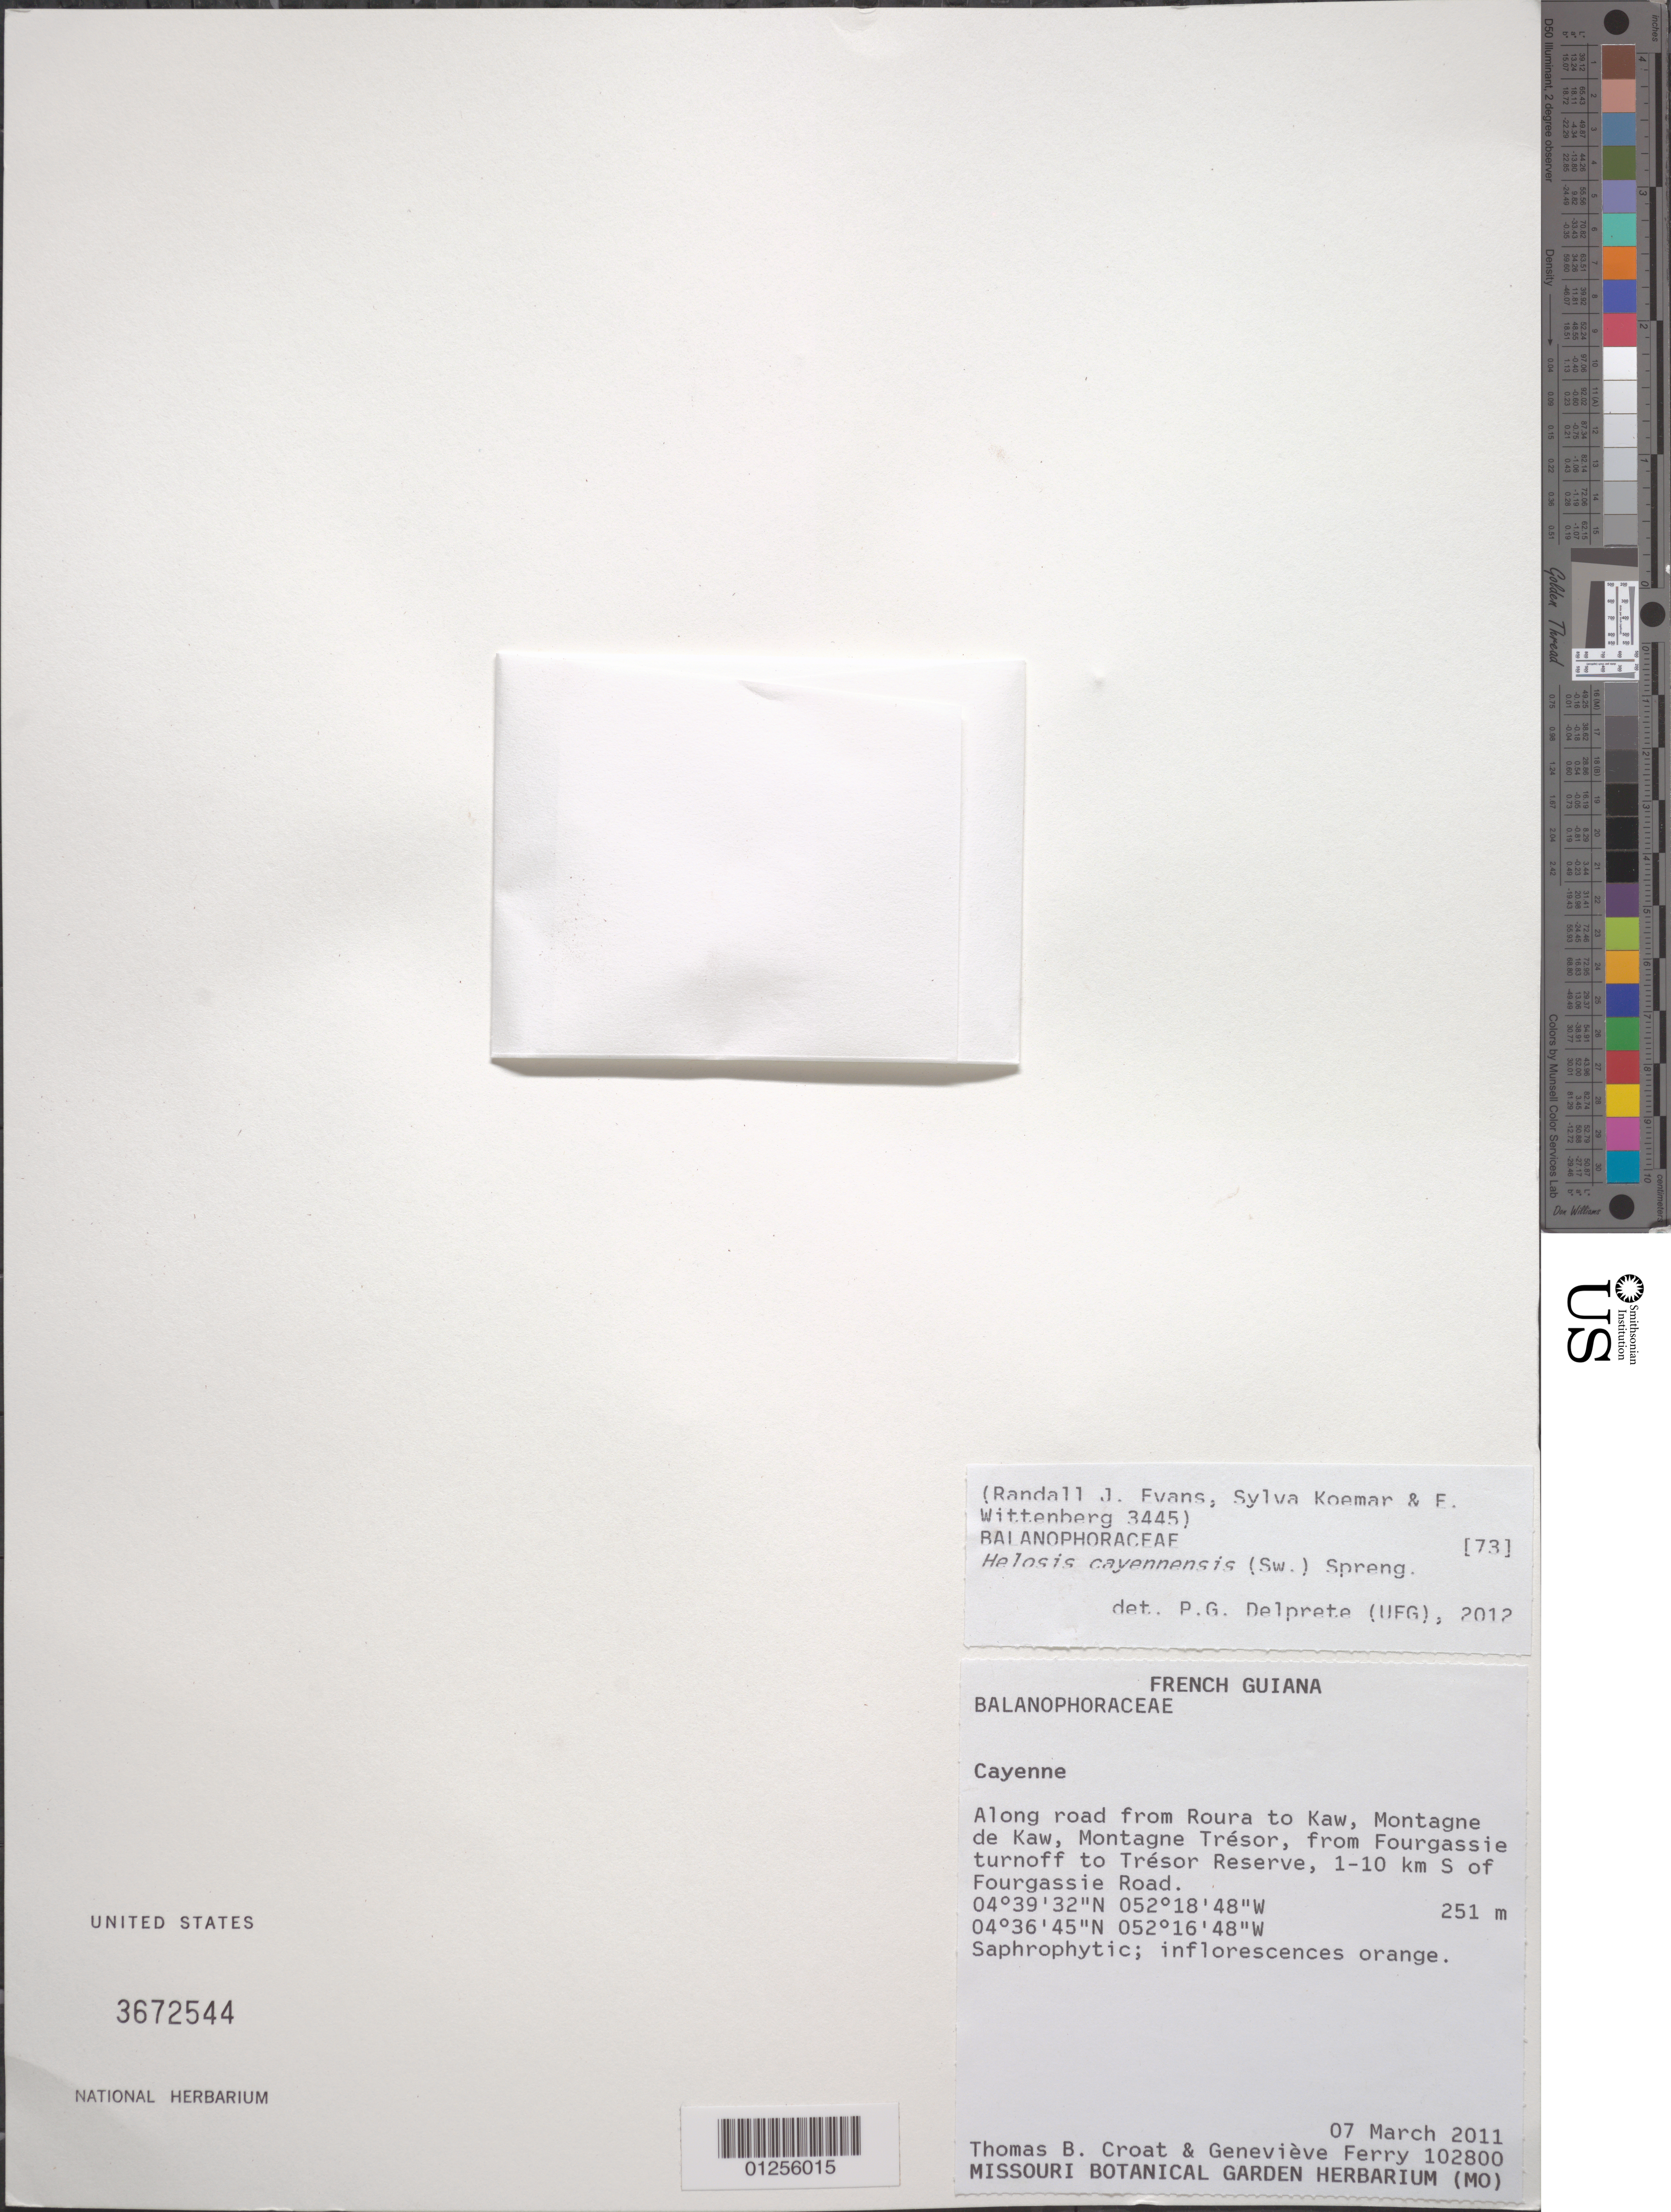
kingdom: Plantae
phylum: Tracheophyta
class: Magnoliopsida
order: Santalales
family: Balanophoraceae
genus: Helosis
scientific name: Helosis cayennensis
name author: (Sw.) Spreng.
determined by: Delprete, P. G., Herb. de Guyane Cay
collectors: T. B. Croat & G. Ferry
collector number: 102800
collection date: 2011-03-07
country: French Guiana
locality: Montagne de Kaw, Montagne Trésor, 13.9 km S of Mahury River (Center), 9.6 km S of turnoff in Roura, 4.1 km N of road to Fourgassier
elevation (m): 251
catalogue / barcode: US 3672544